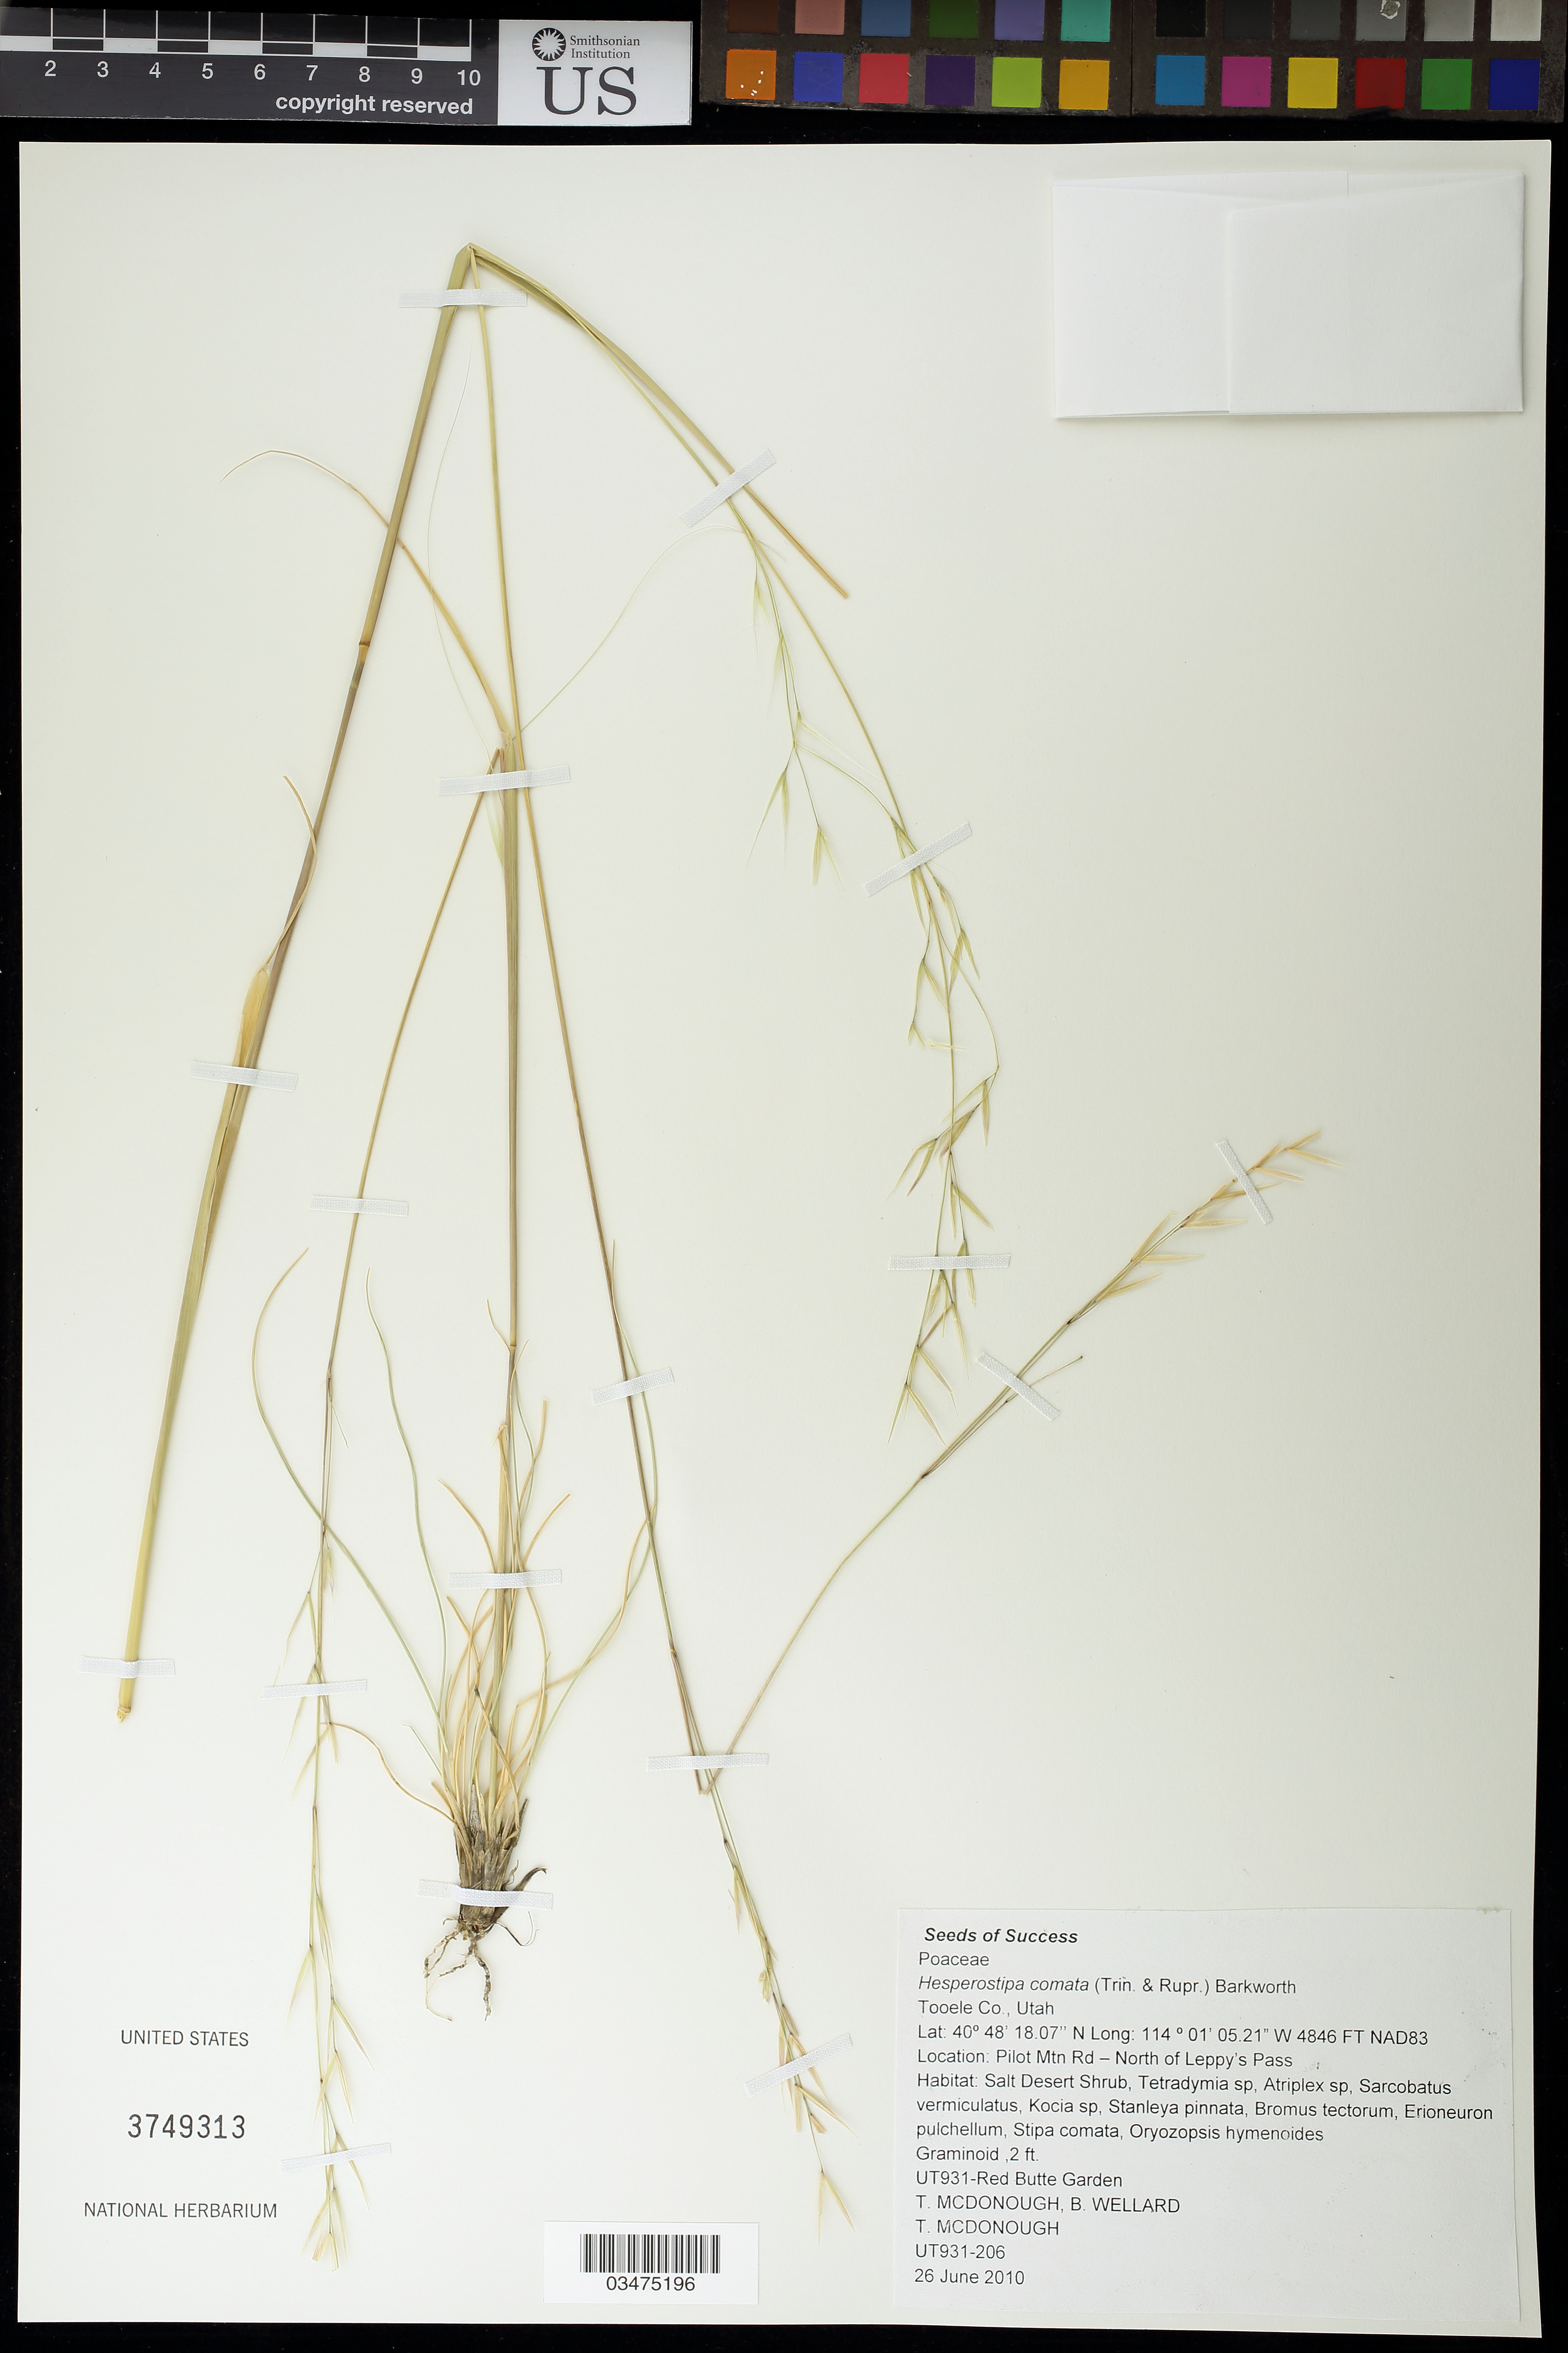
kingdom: Plantae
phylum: Tracheophyta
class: Liliopsida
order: Poales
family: Poaceae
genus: Hesperostipa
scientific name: Hesperostipa comata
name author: (Trin. & Rupr.) Barkworth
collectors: T. McDonough & B. Wellard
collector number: UT931-206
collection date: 2010-06-26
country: United States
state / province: Utah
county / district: Tooele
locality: Pilot Mtn Rd-N of Leppy's Pass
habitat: Salt desert shrub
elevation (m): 1477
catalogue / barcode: US 3749313